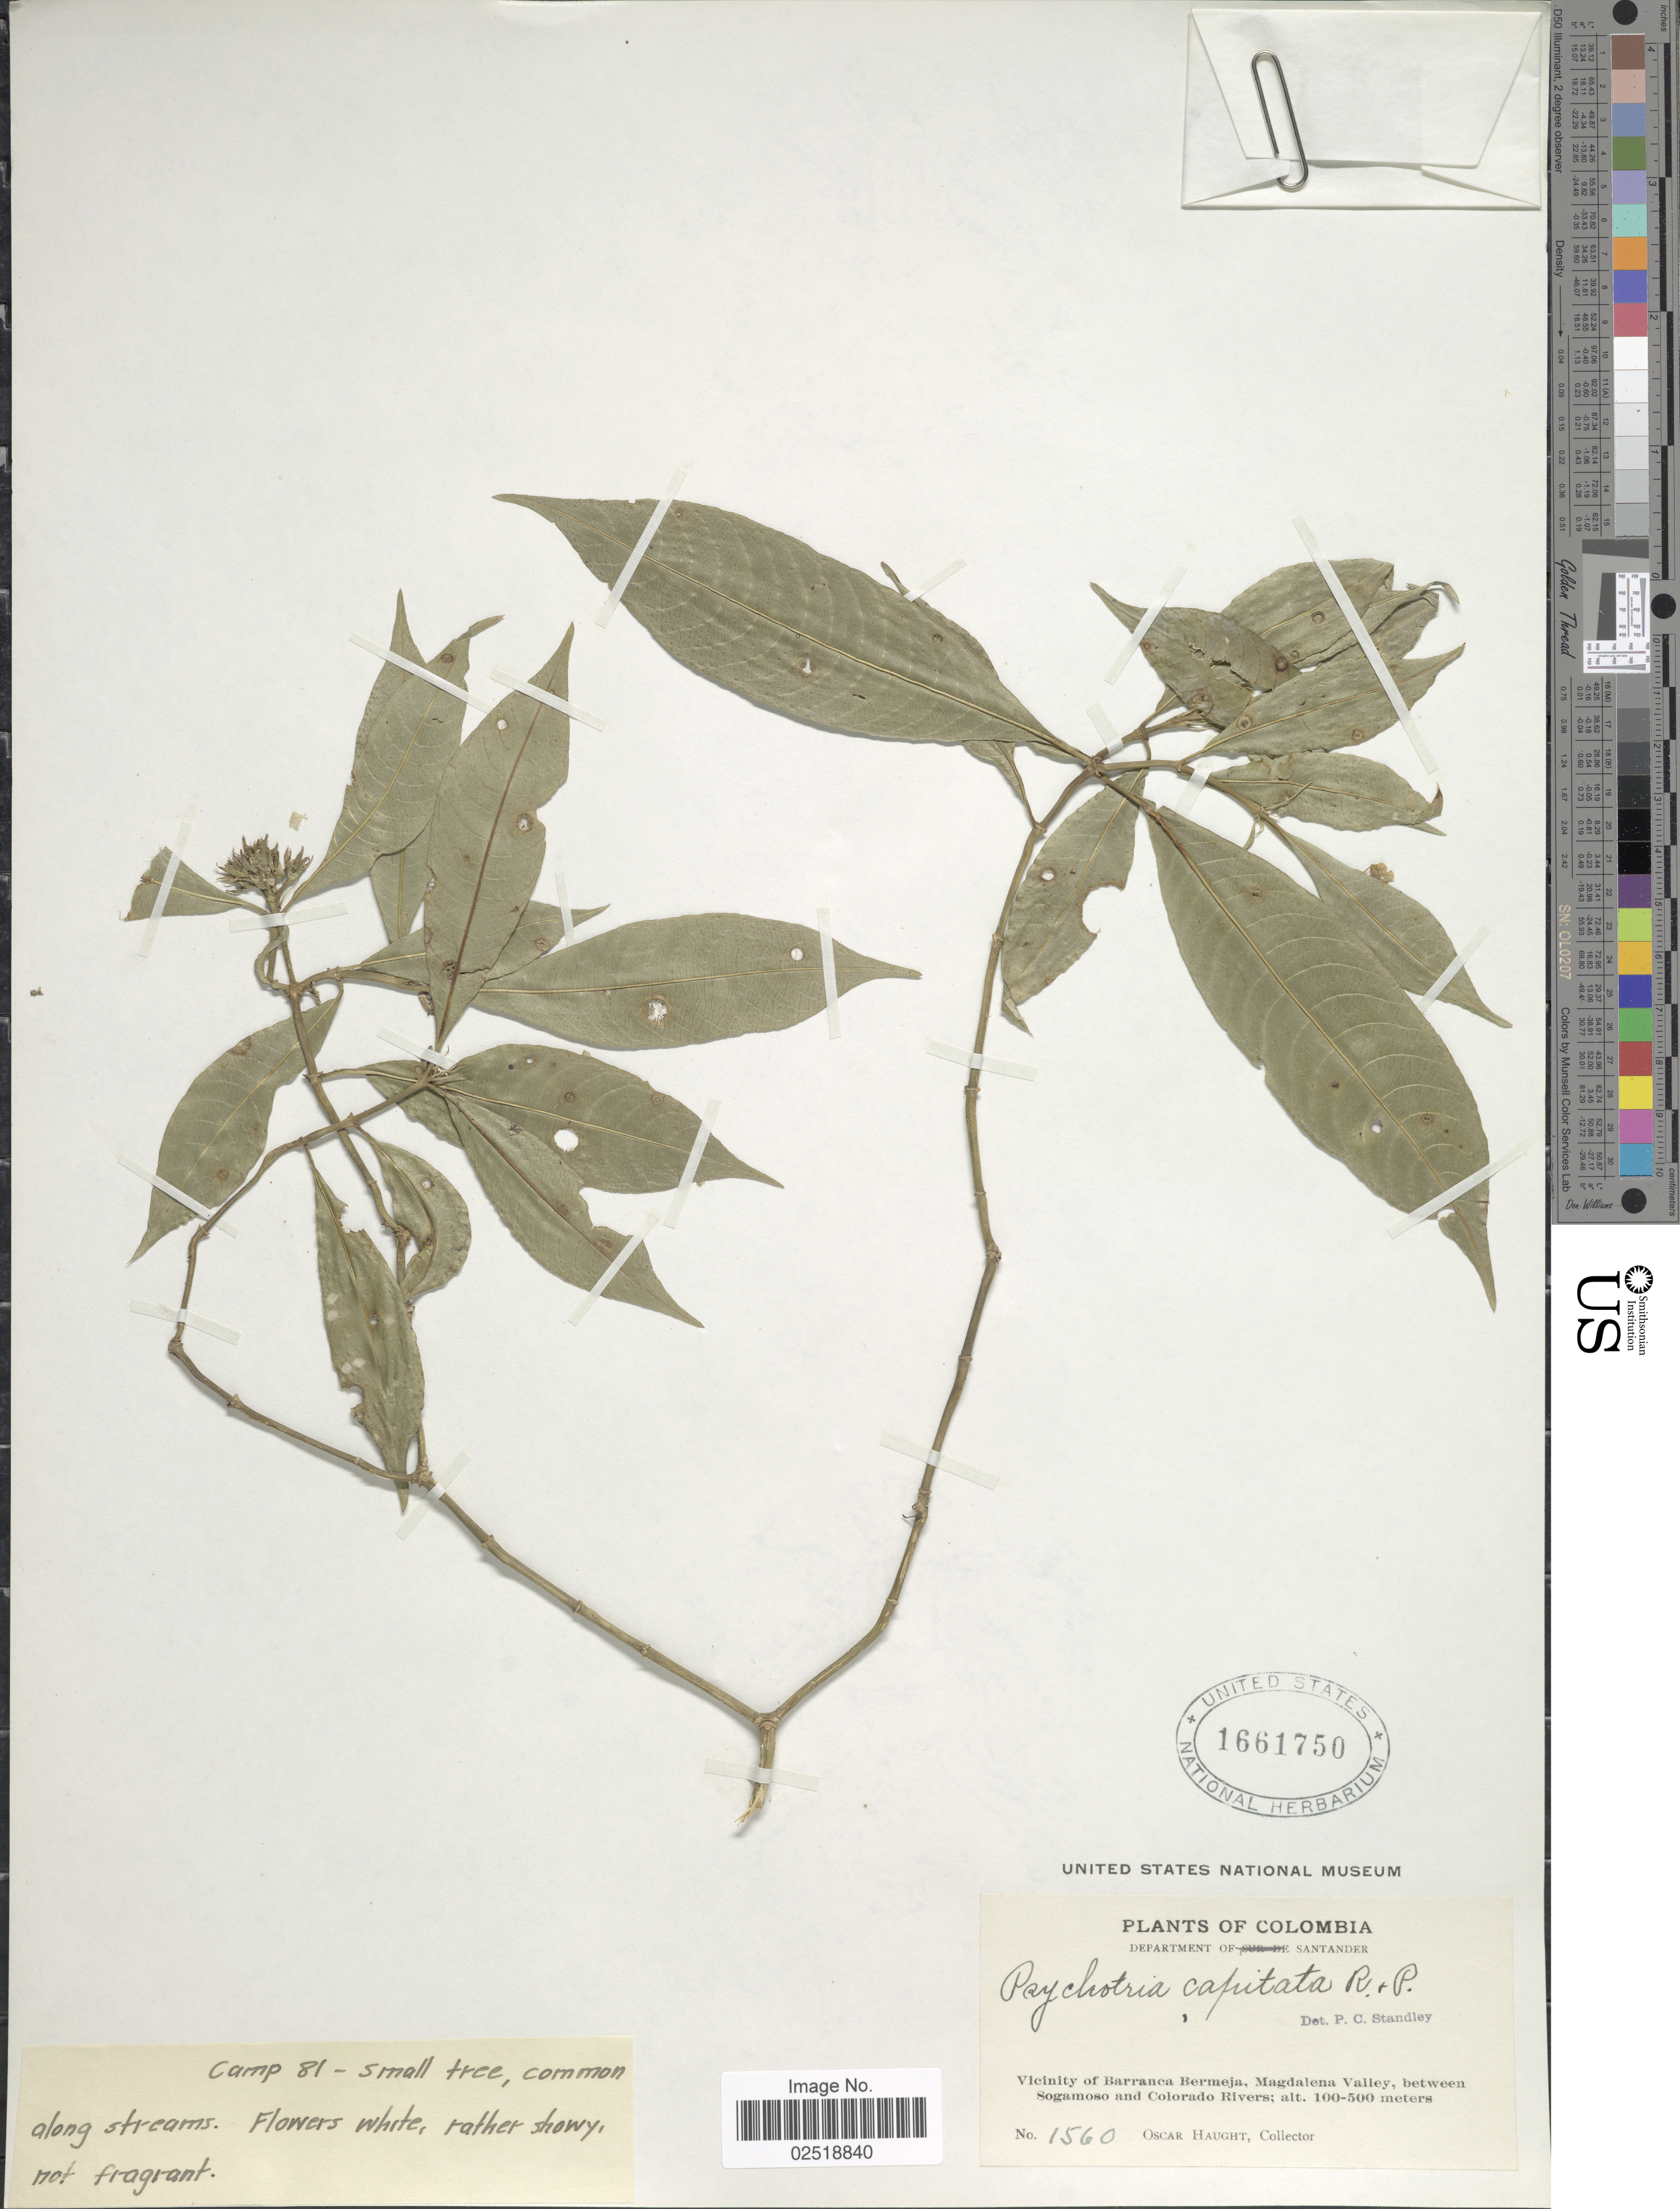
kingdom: Plantae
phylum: Tracheophyta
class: Magnoliopsida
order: Gentianales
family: Rubiaceae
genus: Psychotria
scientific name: Psychotria capitata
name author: Ruiz & Pav.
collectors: O. Haught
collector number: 1560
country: Colombia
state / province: Santander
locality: Department of Santander, Vicinity of Barranca Bermeja, Magdalena Valley, between Sogamoso and Colorado Rivers, common along streams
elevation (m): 100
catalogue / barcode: US 1661750